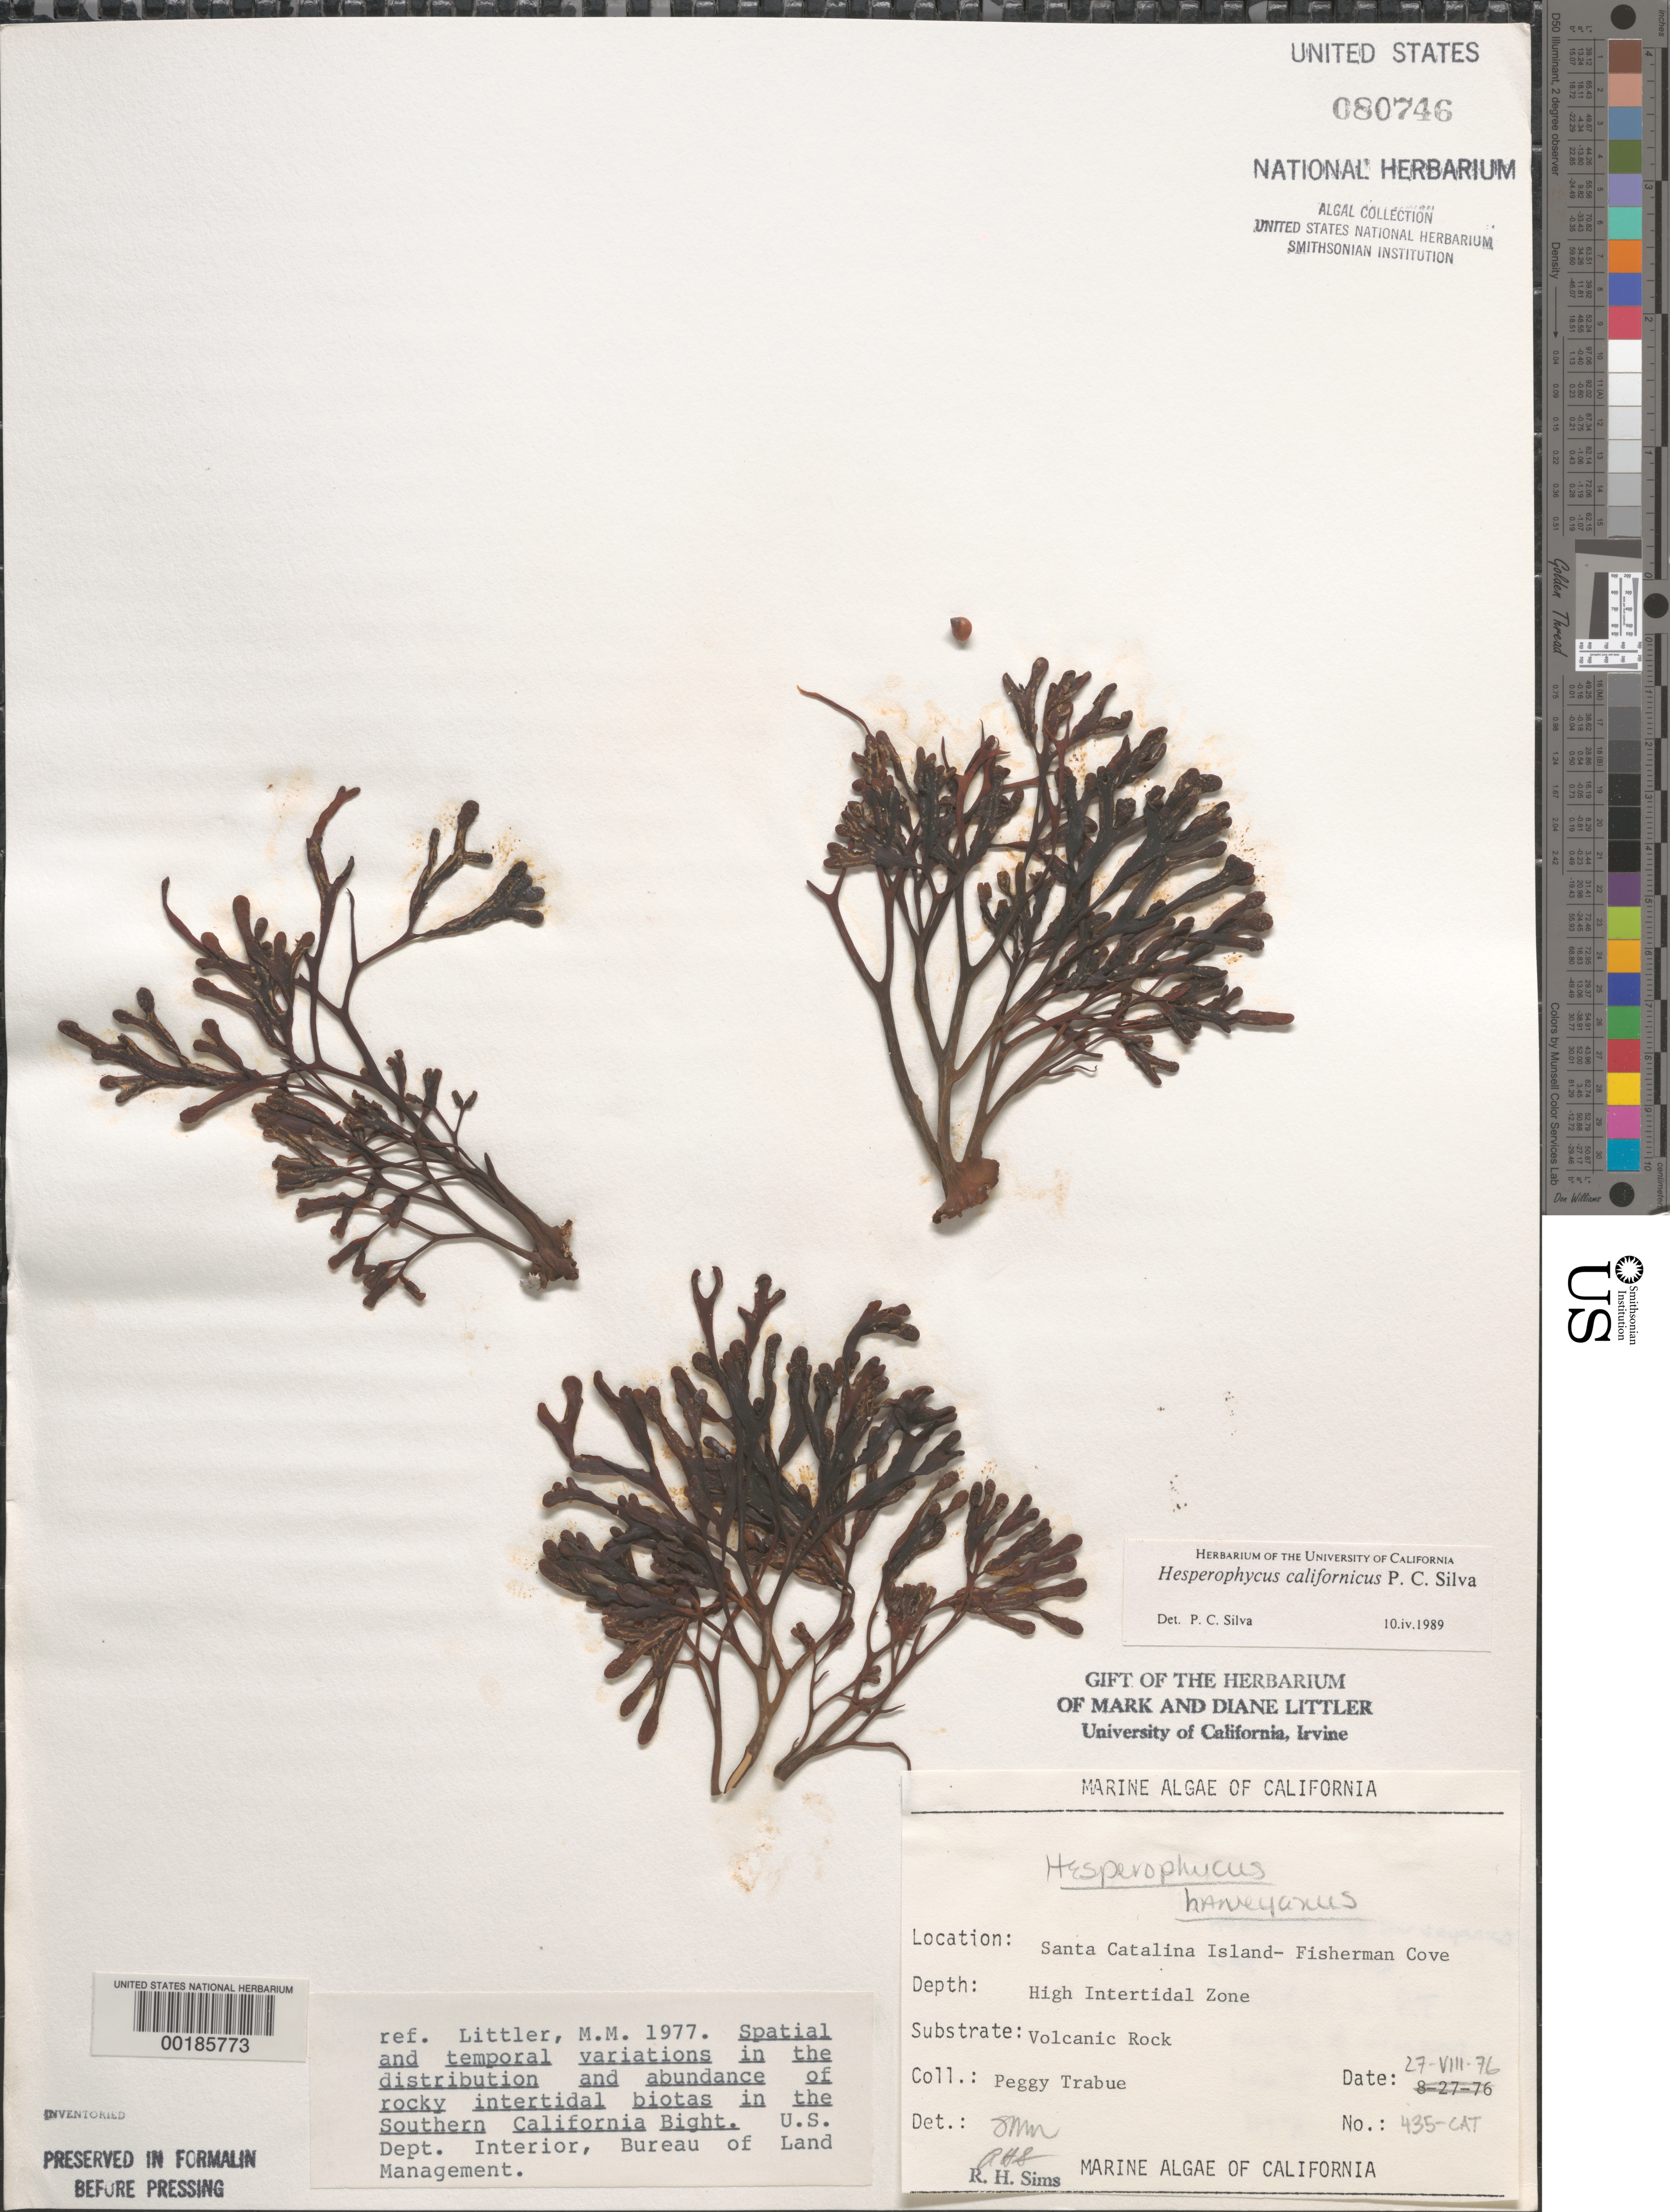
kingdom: Chromista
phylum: Ochrophyta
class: Phaeophyceae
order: Fucales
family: Fucaceae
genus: Hesperophycus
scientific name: Hesperophycus californicus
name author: P.C. Silva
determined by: Silva, P. C.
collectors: P. J. Trabue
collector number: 435-cat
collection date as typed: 27 Aug 1976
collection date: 1976-08-27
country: United States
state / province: California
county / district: Los Angeles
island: Santa Catalina Island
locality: Fishermen Cove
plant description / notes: BLM-SOCALBIGHT Rocky Intertidal Survey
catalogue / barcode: US 80746